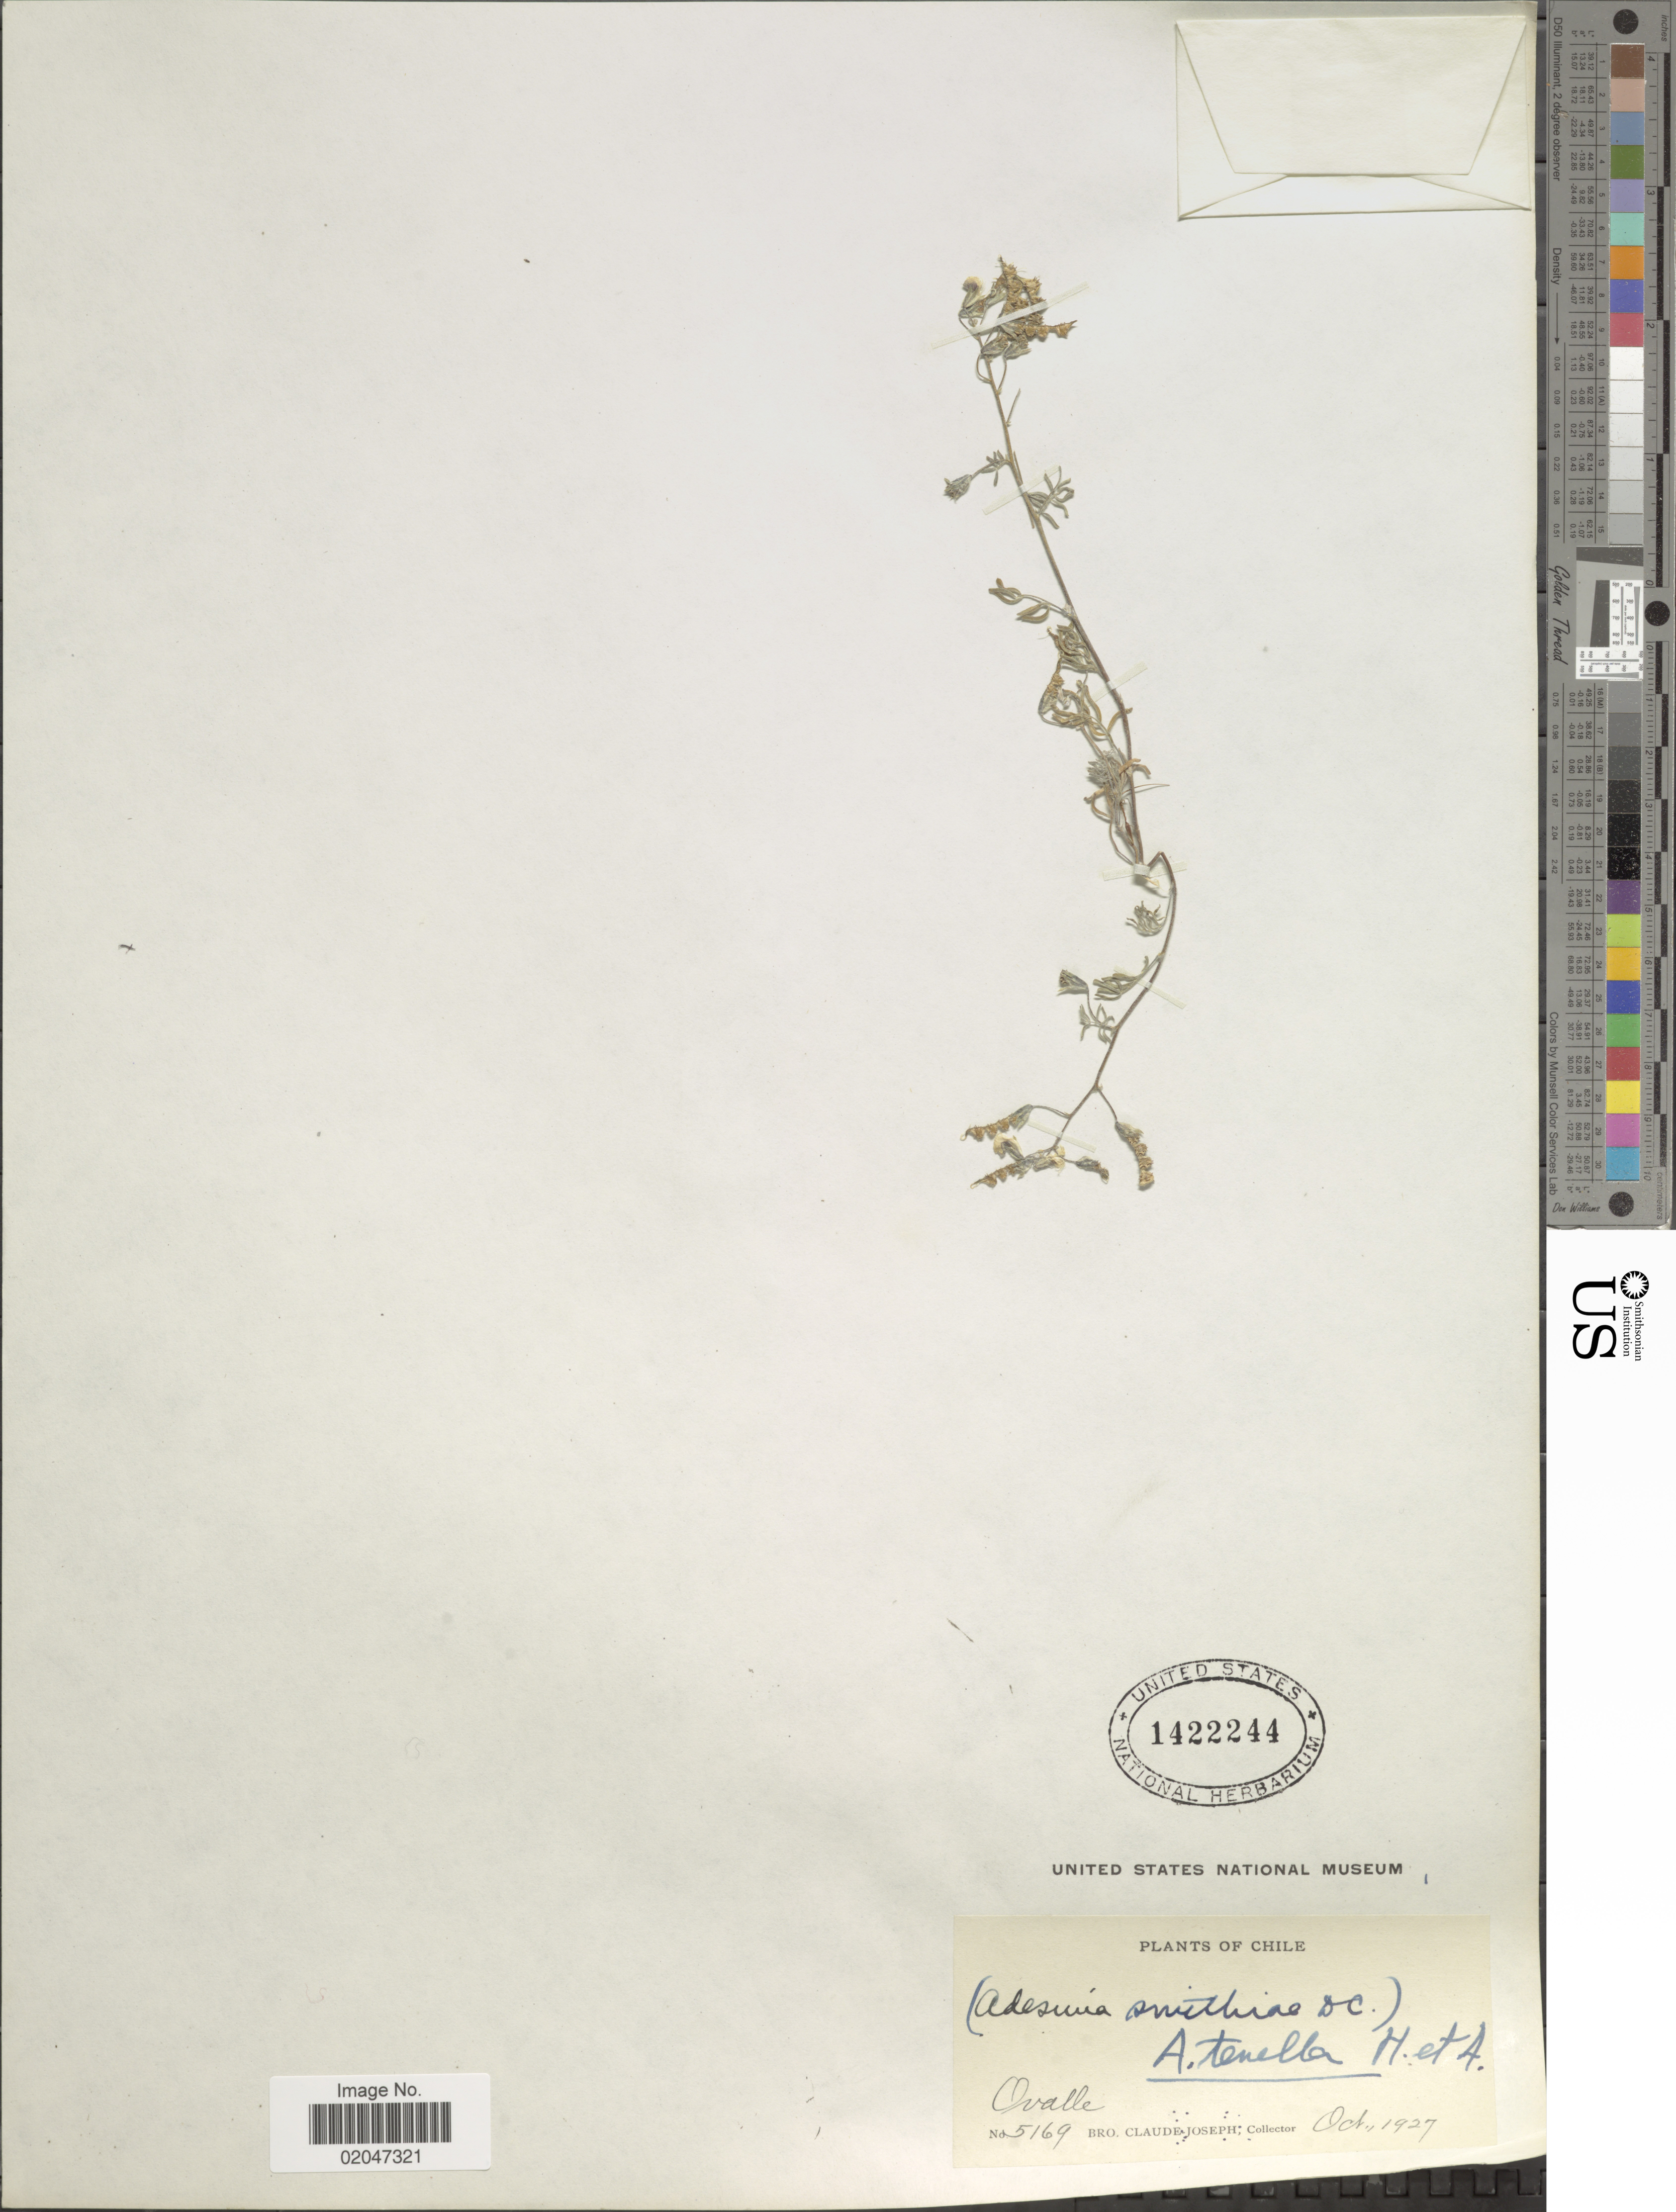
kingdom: Plantae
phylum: Tracheophyta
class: Magnoliopsida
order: Fabales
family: Fabaceae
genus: Adesmia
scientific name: Adesmia tenella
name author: Hook. & Arn.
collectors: Bro. Claude-Joseph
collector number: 5169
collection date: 1927-10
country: Chile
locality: Ovalle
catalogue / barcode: US 1422244